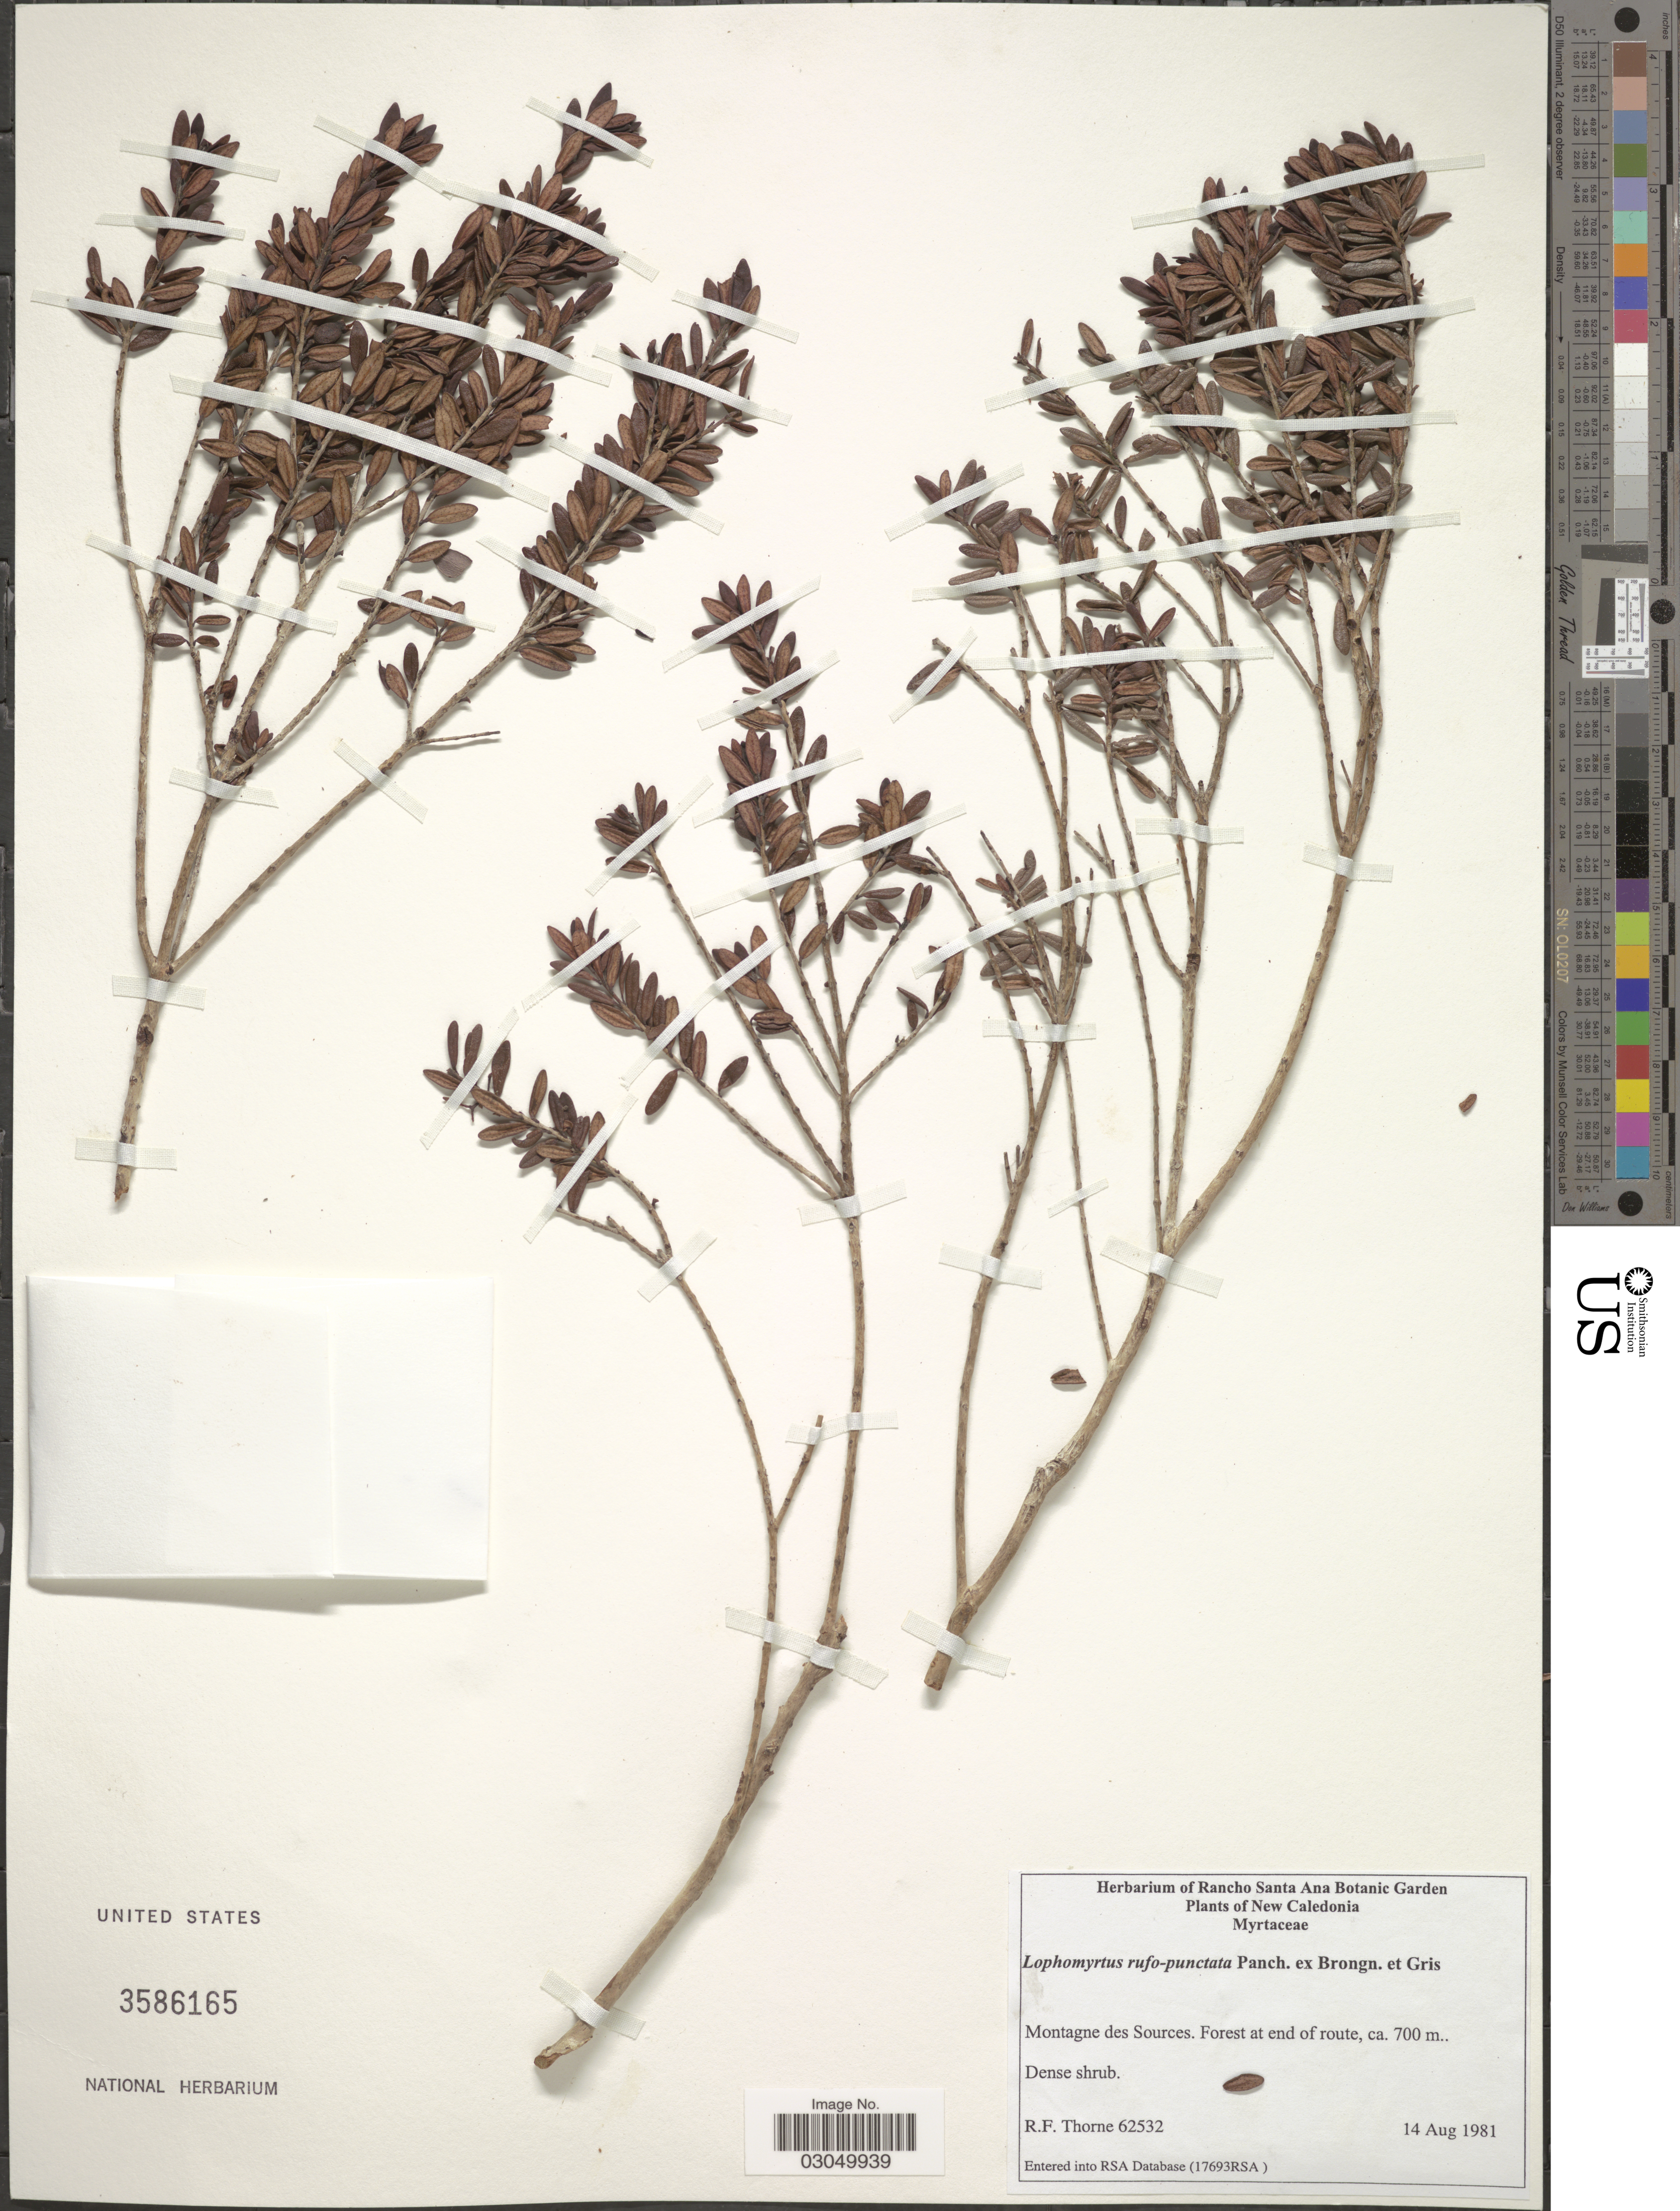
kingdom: Plantae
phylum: Tracheophyta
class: Magnoliopsida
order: Myrtales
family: Myrtaceae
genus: Myrtastrum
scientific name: Myrtastrum rufopunctatum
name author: (Pancher ex Brongn. & Gris) Burret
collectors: R. Thorne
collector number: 62532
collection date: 1981-08-14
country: New Caledonia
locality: Montagne des Sources. Forest at end of route.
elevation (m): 700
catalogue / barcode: US 3586165